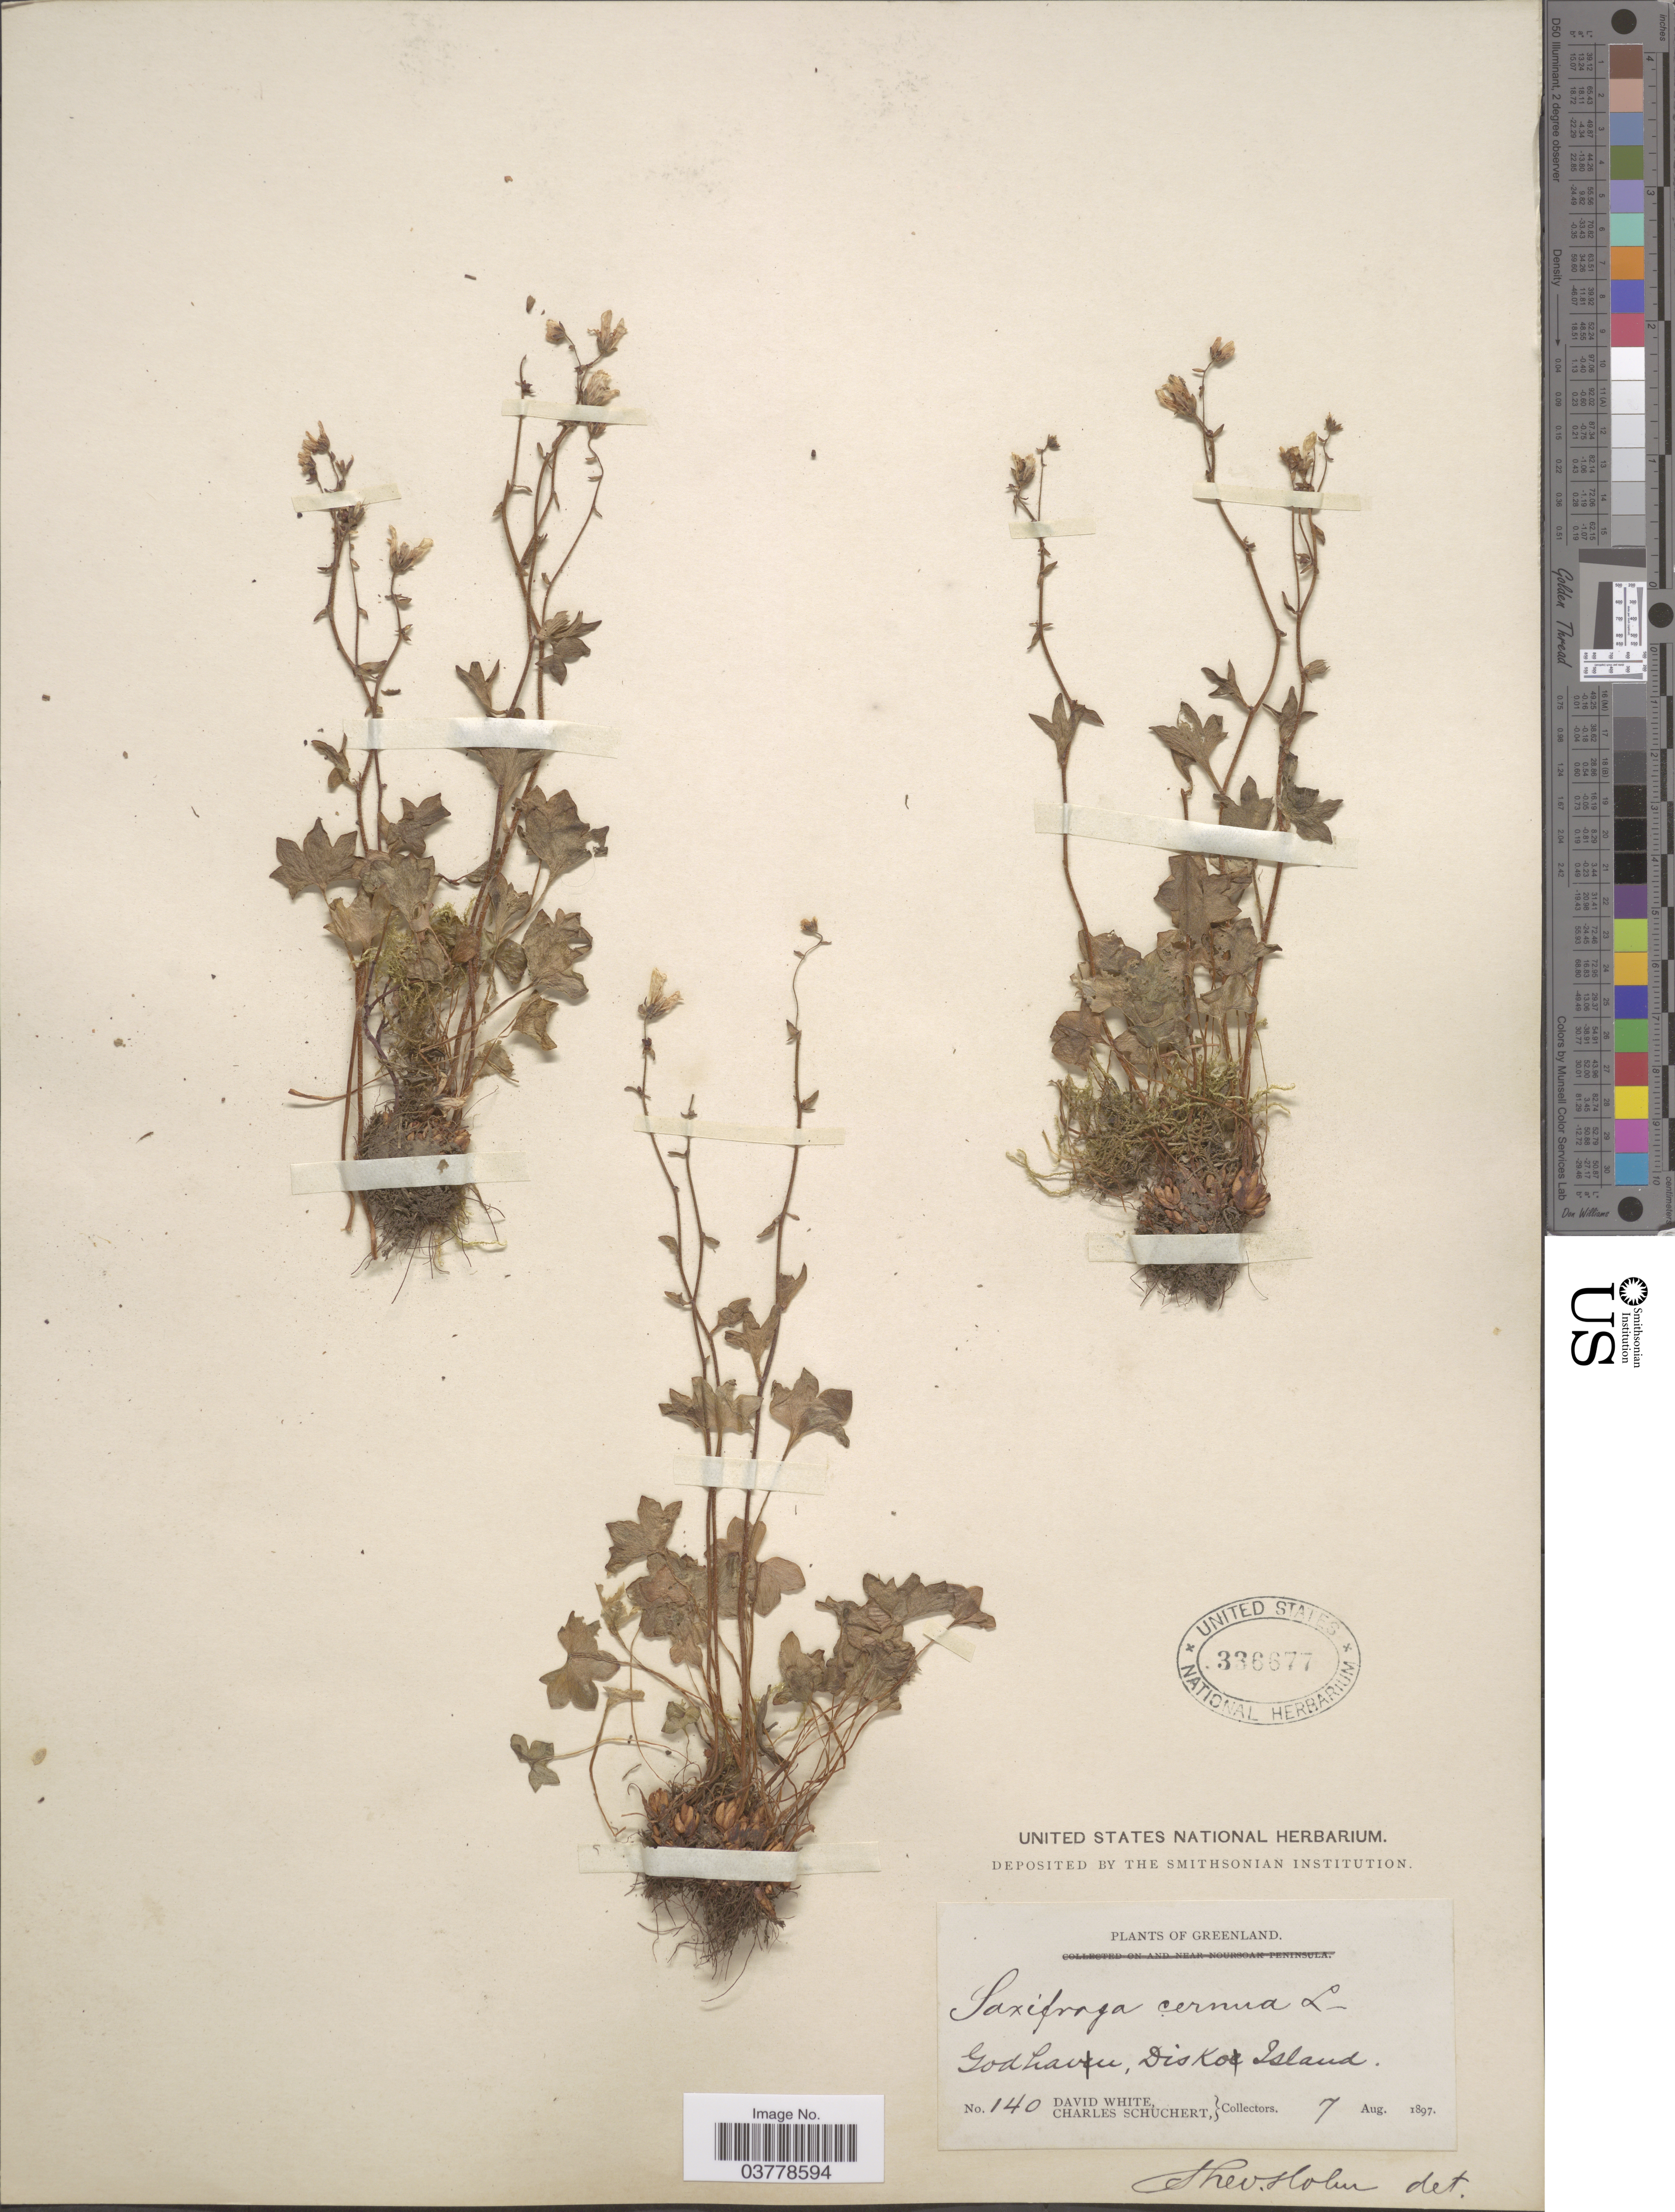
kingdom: Plantae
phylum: Tracheophyta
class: Magnoliopsida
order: Saxifragales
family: Saxifragaceae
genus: Saxifraga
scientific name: Saxifraga cernua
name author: L.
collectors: D. White & C. Schuchert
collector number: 140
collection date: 1897-08-07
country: Greenland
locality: Godhavn, Disko Island.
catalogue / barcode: US 336677